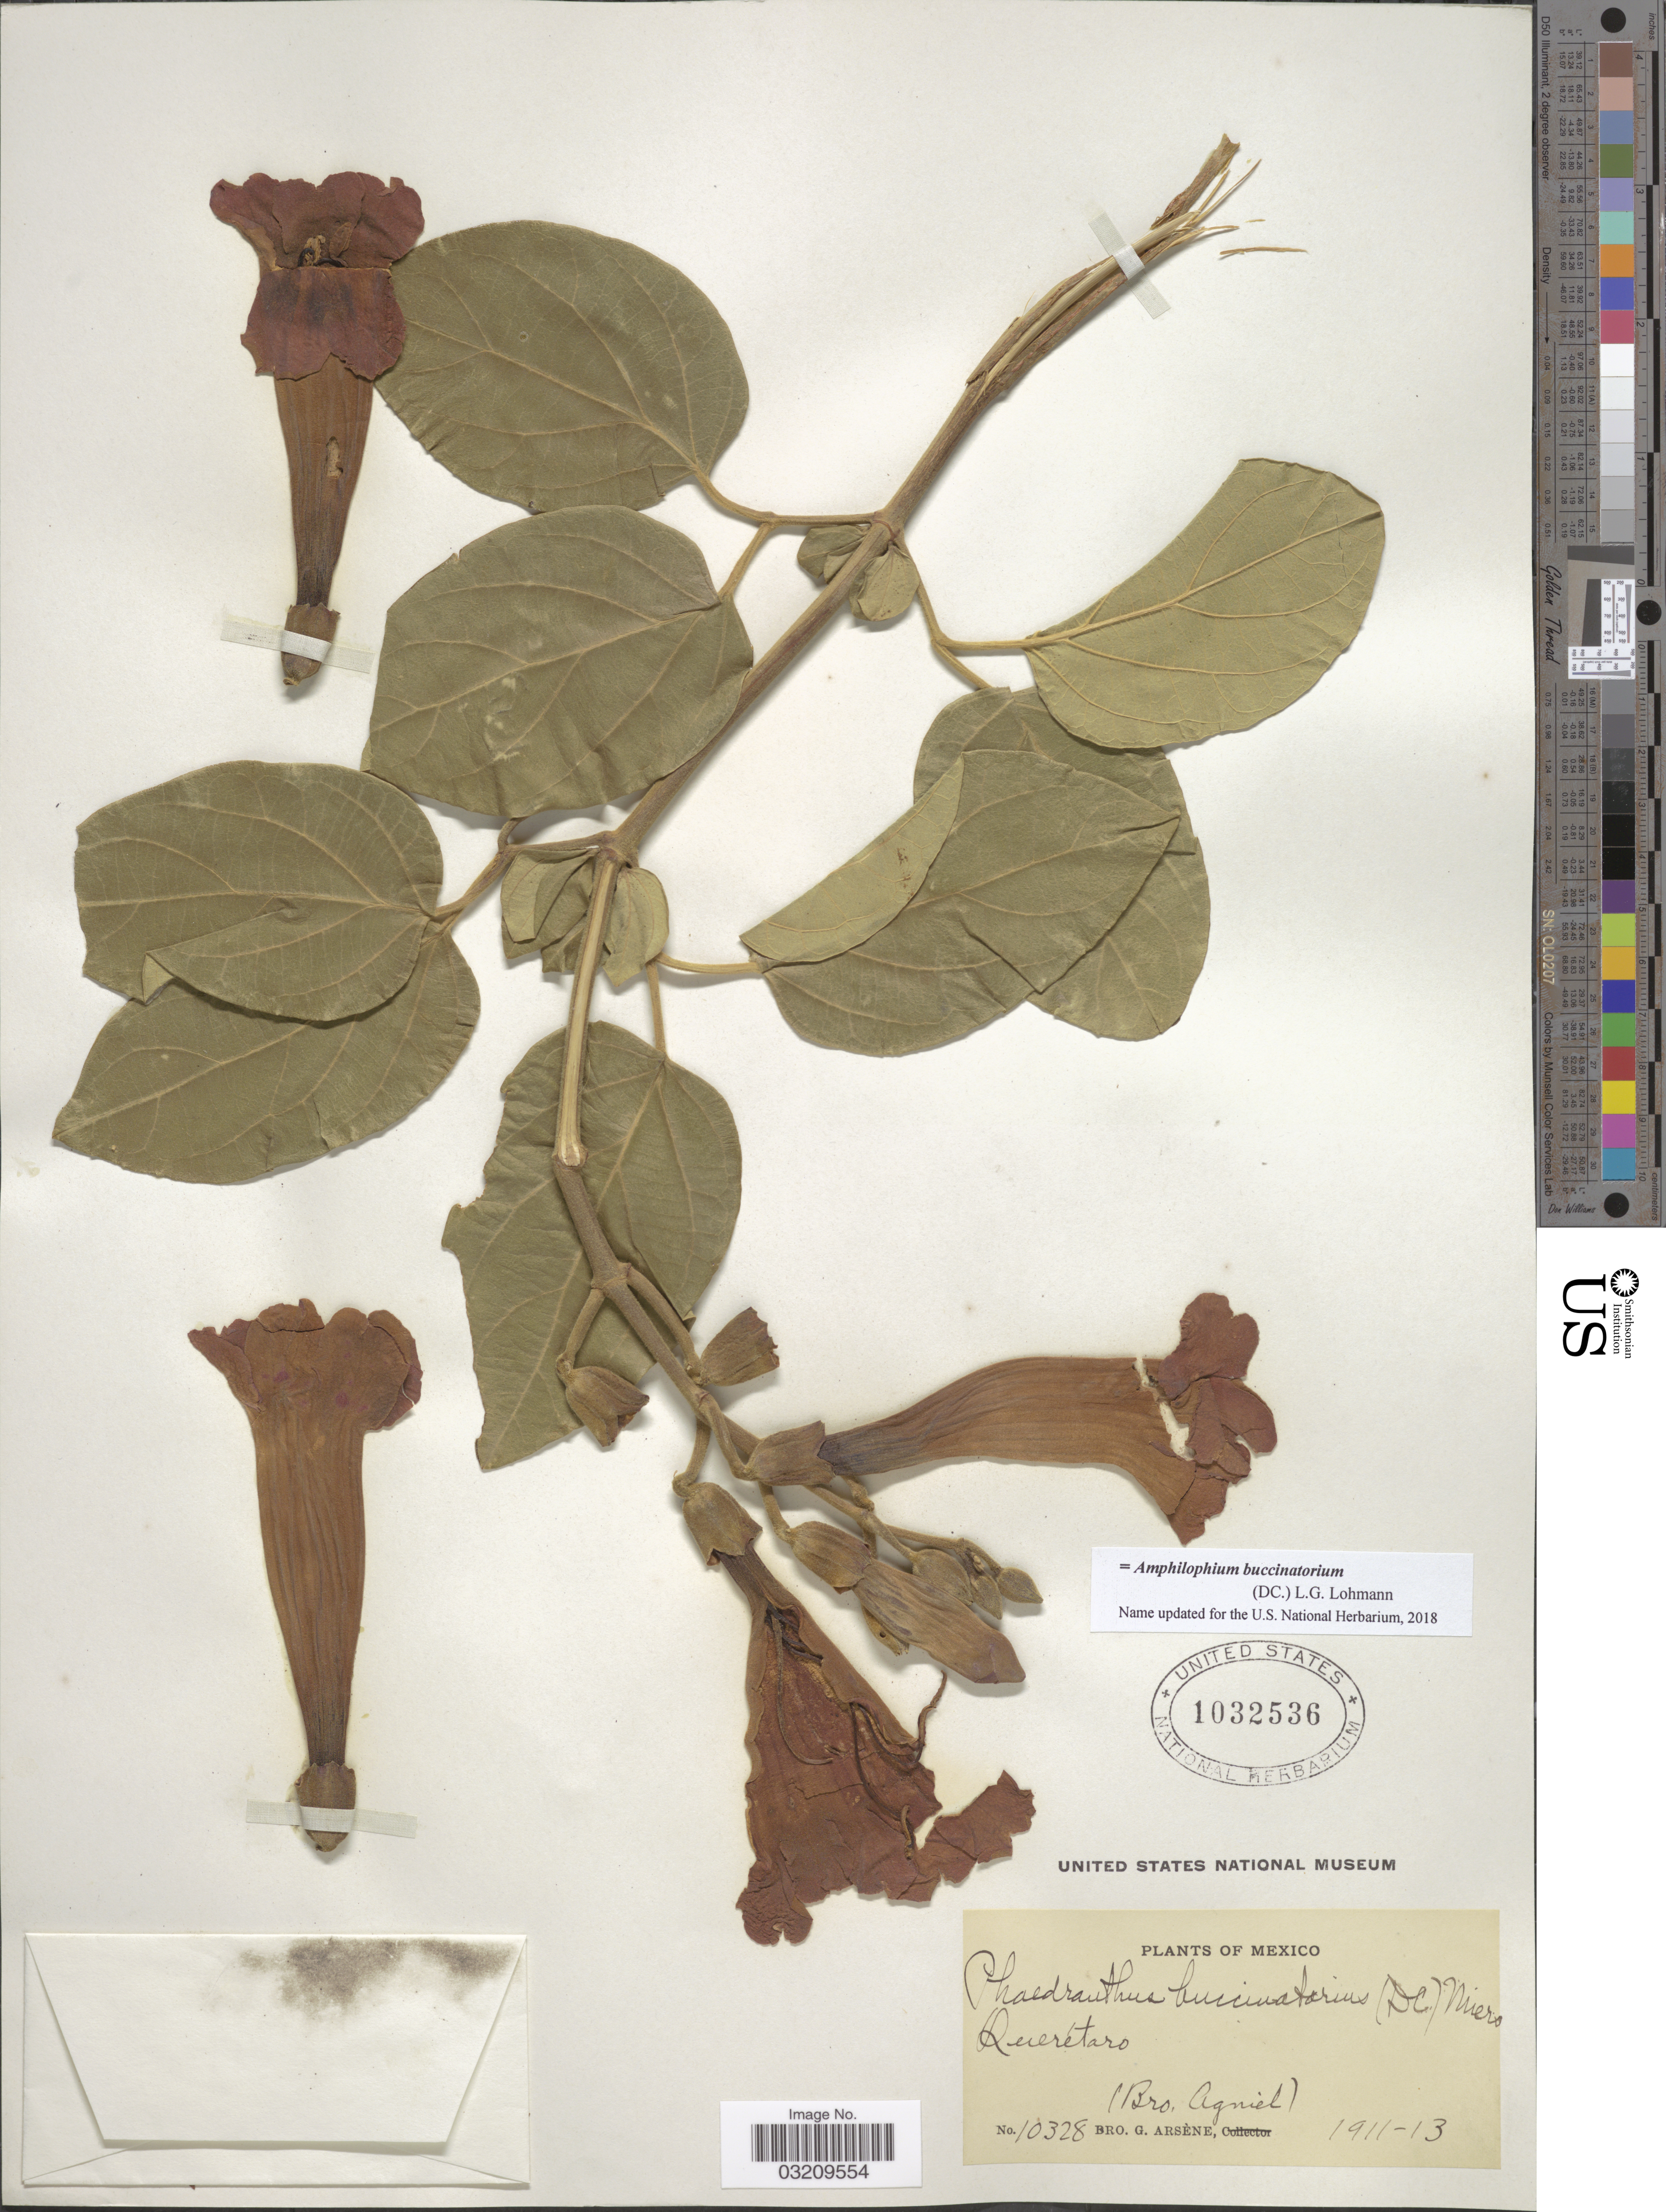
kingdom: Plantae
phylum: Tracheophyta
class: Magnoliopsida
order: Lamiales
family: Bignoniaceae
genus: Amphilophium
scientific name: Amphilophium buccinatorium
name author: (DC.) L.G. Lohmann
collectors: Bro. G. Arsène & Bro. Agniel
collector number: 10328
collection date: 1911/1913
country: Mexico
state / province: Querétaro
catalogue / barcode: US 1032536